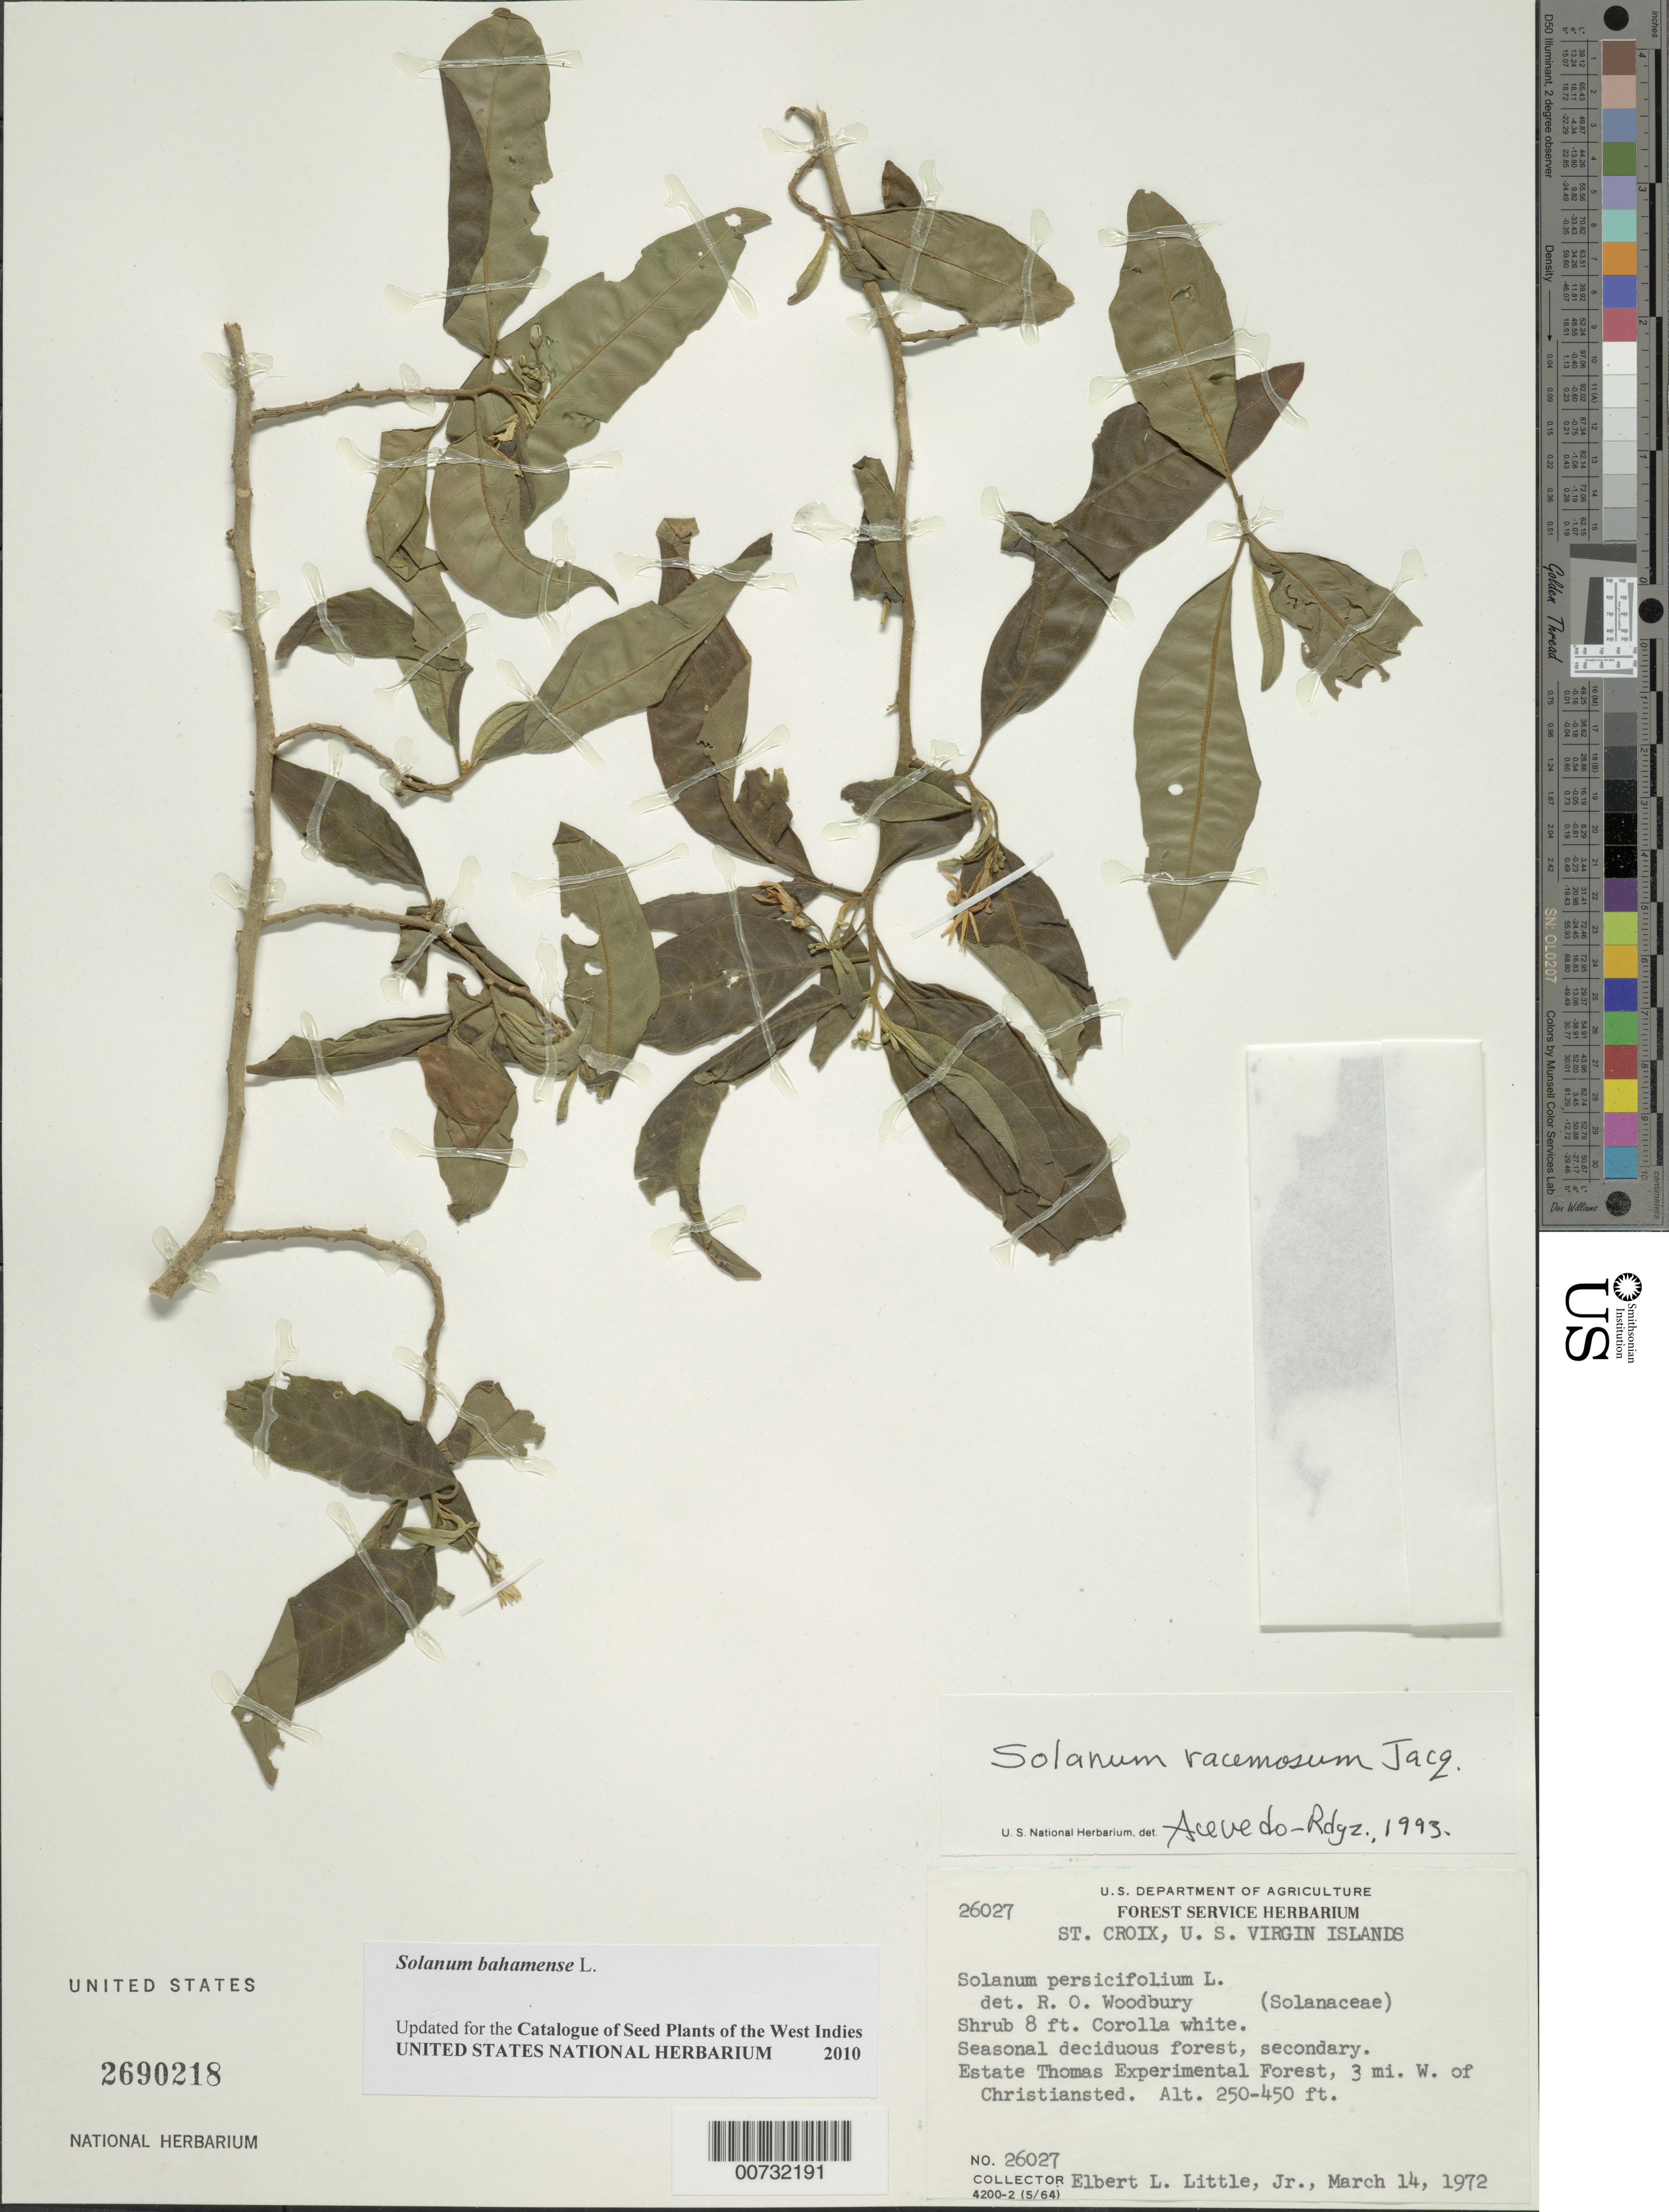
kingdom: Plantae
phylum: Tracheophyta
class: Magnoliopsida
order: Solanales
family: Solanaceae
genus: Solanum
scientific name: Solanum bahamense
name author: L.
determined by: Acevedo-Rodríguez, P., (BOT), Smithsonian Institution - National Museum of Natural History (UNITED STATES)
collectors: E. L. Little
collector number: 26027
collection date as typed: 14 Mar 1972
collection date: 1972-03-14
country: U.S. Virgin Islands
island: St. Croix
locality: Estate Thomas Exp. Forest, 3 mi W of Christiansted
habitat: Seasonal deciduous forest, secondary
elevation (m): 76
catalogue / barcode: US 2690218